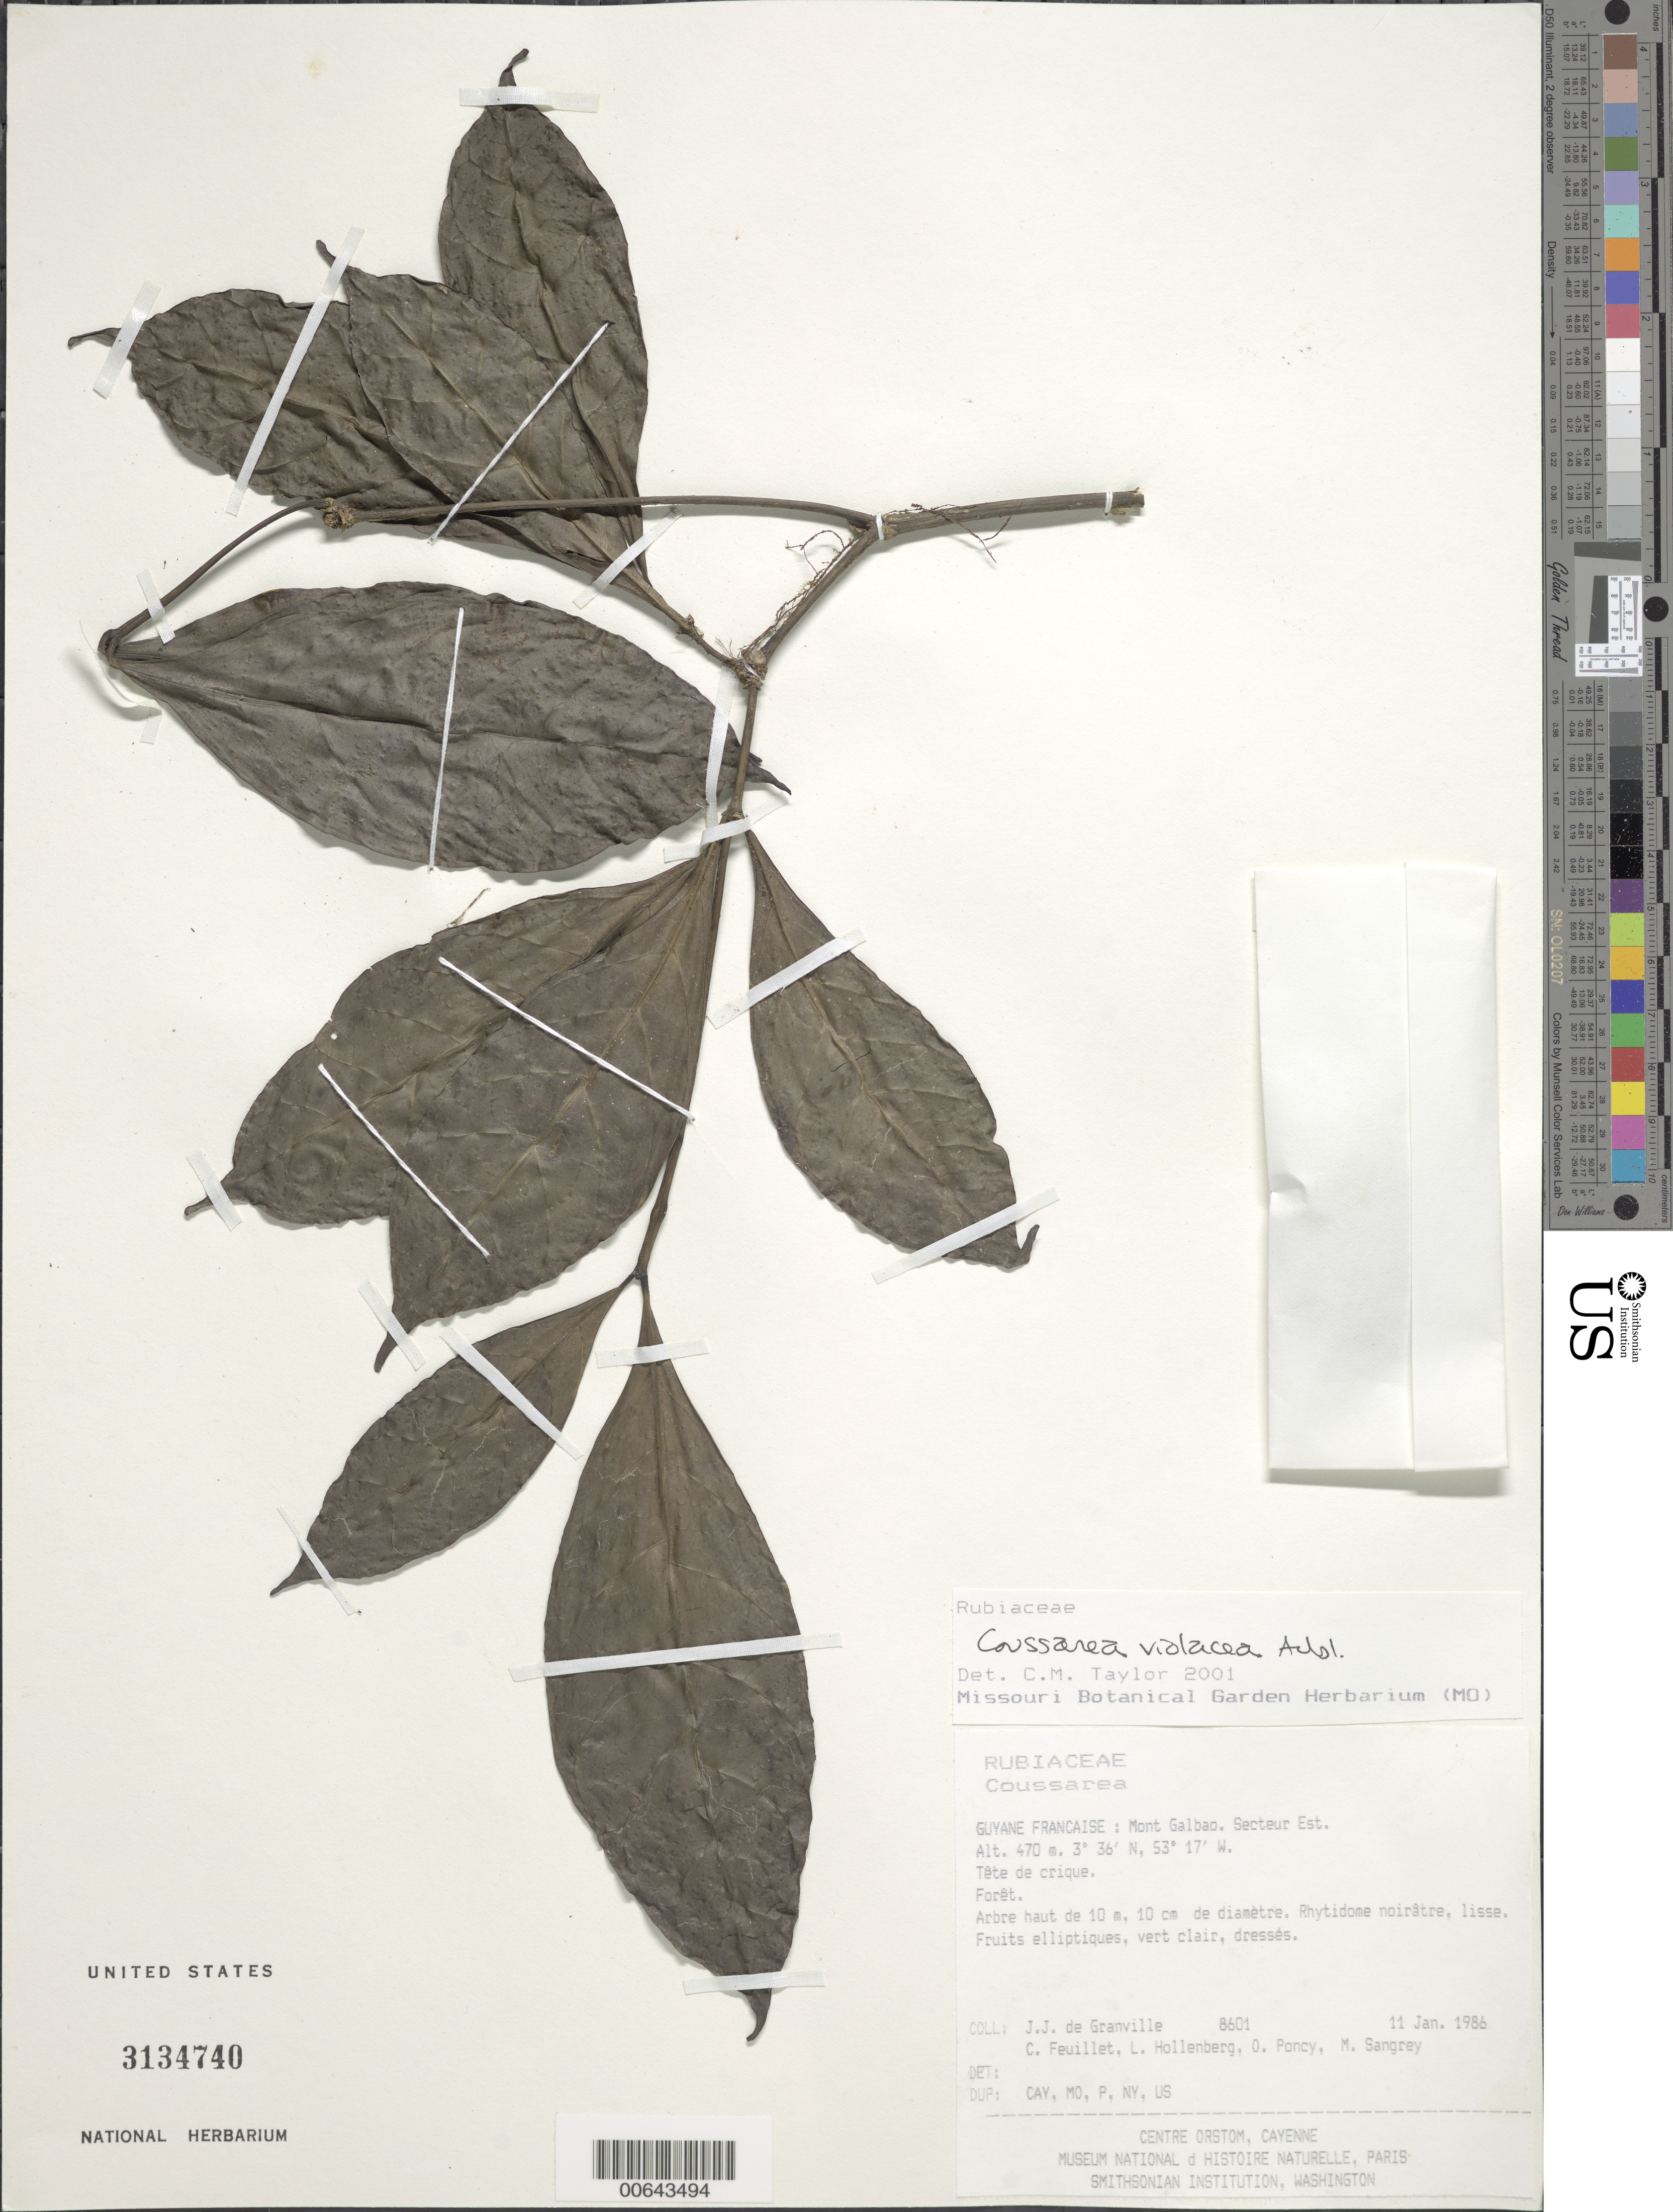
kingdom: Plantae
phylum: Tracheophyta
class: Magnoliopsida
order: Gentianales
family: Rubiaceae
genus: Coussarea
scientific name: Coussarea violacea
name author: Aubl.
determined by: Taylor, Charlotte M.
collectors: J.-J. de Granville, C. Feuillet, L. Hollenberg, O. Poncy & M. S. Sangrey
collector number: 8601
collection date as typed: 11-Jan-86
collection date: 1986-01-11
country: French Guiana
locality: Mont Galbao. Secteur Est. Tête de crique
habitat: Forêt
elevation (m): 470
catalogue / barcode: US 3134740